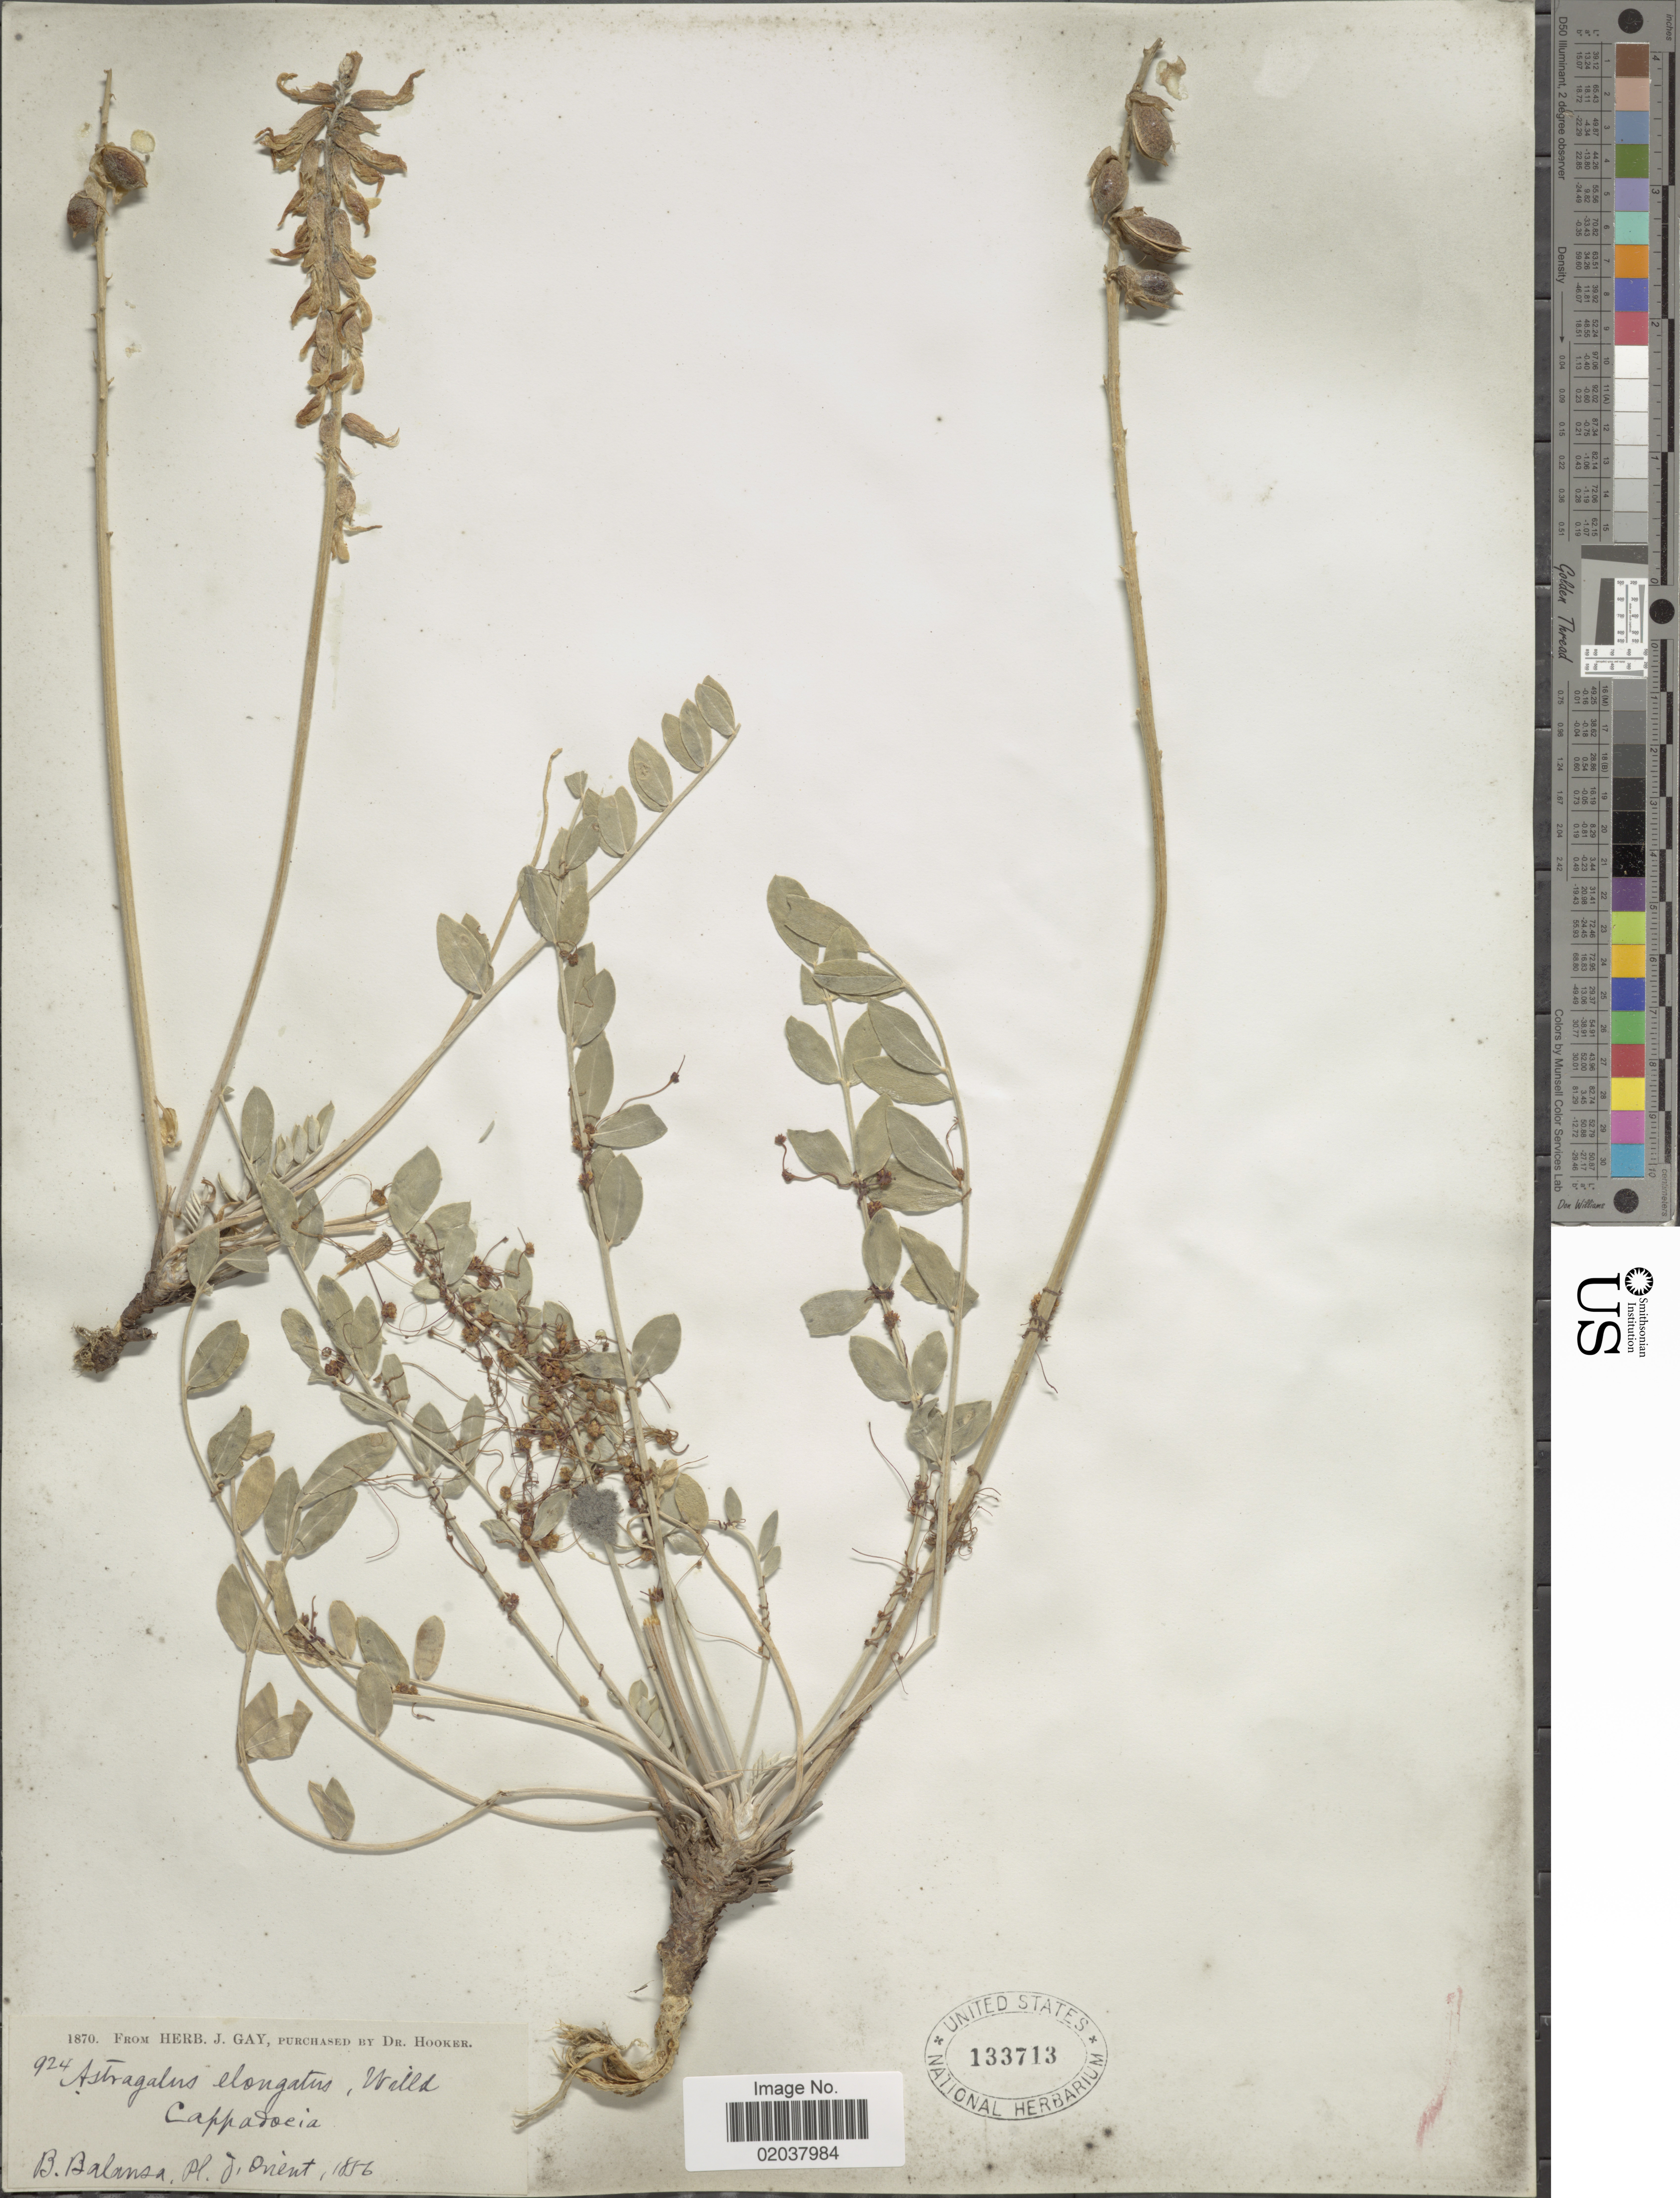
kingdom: Plantae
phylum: Tracheophyta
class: Magnoliopsida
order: Fabales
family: Fabaceae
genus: Astragalus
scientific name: Astragalus elongatus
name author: Willd.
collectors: B. Balansa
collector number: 924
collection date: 1856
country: Turkey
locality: Cappadocia. Pl. d'Orient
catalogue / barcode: US 133713